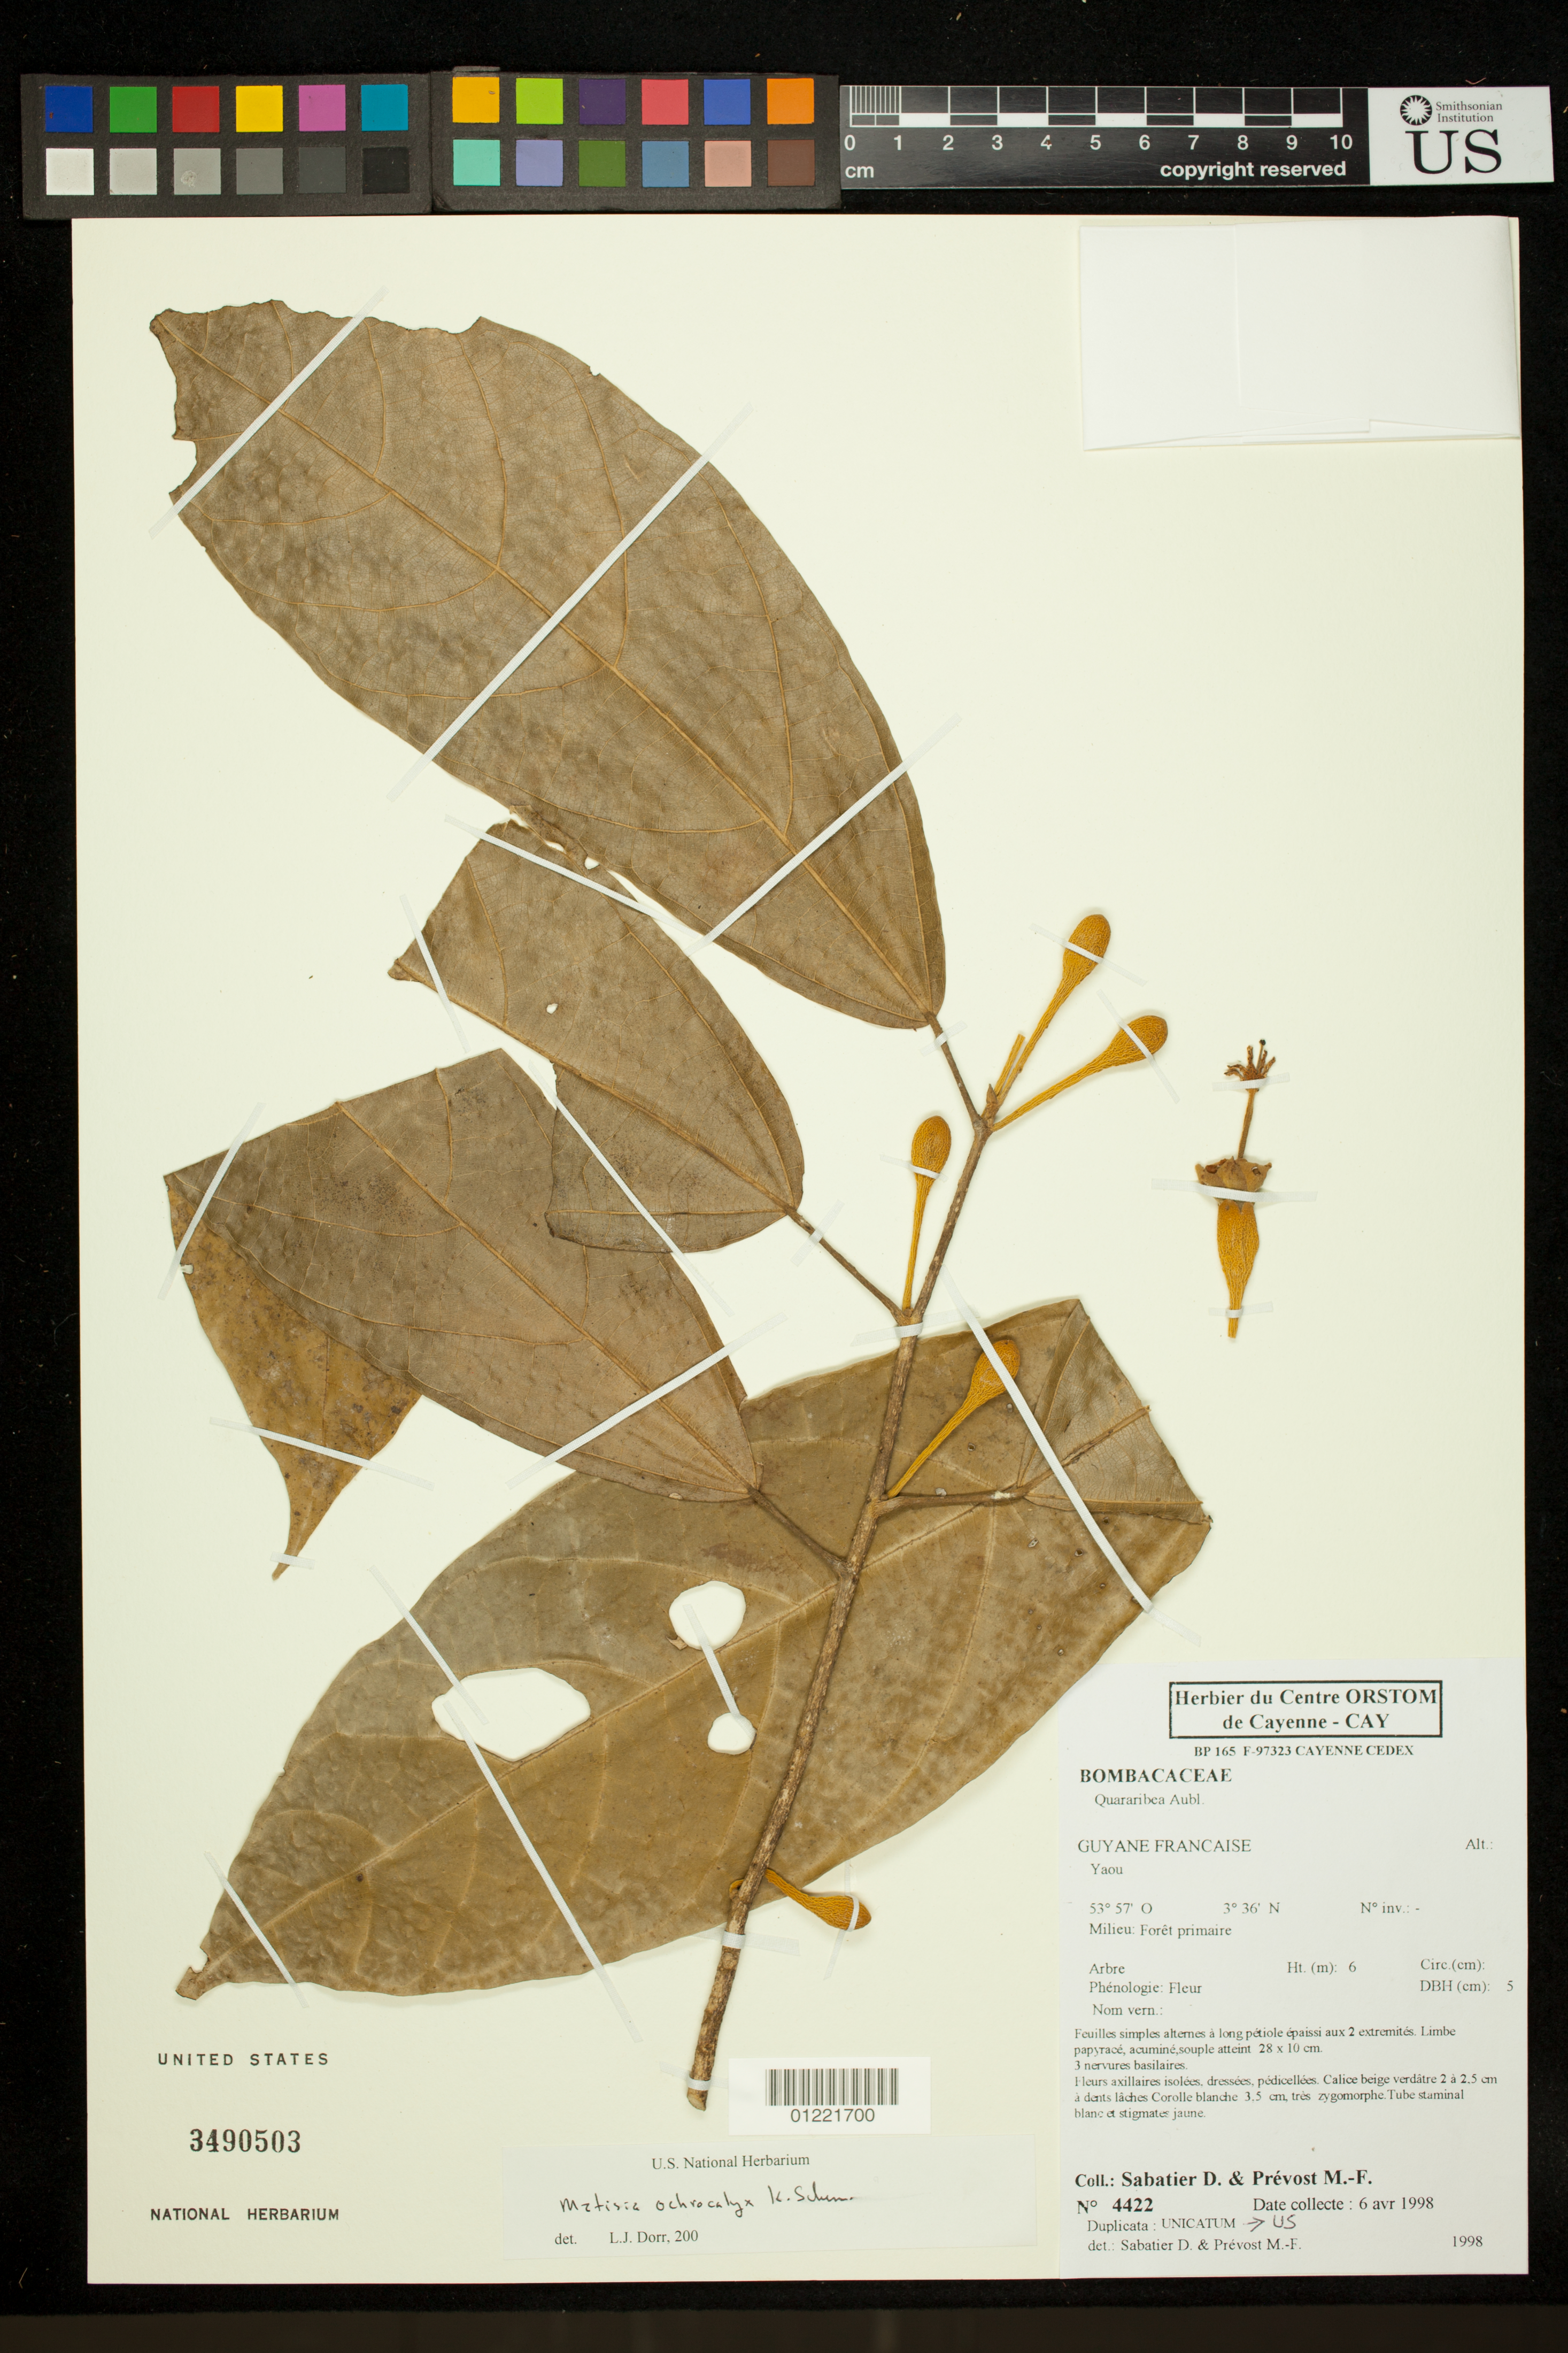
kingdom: Plantae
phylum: Tracheophyta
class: Magnoliopsida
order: Malvales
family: Malvaceae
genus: Matisia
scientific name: Matisia ochrocalyx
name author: K. Schum.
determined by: Dorr, L. J., (BOT), Smithsonian Institution - National Museum of Natural History (UNITED STATES)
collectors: D. Sabatier & M.-F. Prévost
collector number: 4422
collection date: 1998-04-06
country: French Guiana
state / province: Saint-Laurent-du-Maroni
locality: Yaou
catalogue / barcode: US 3490503